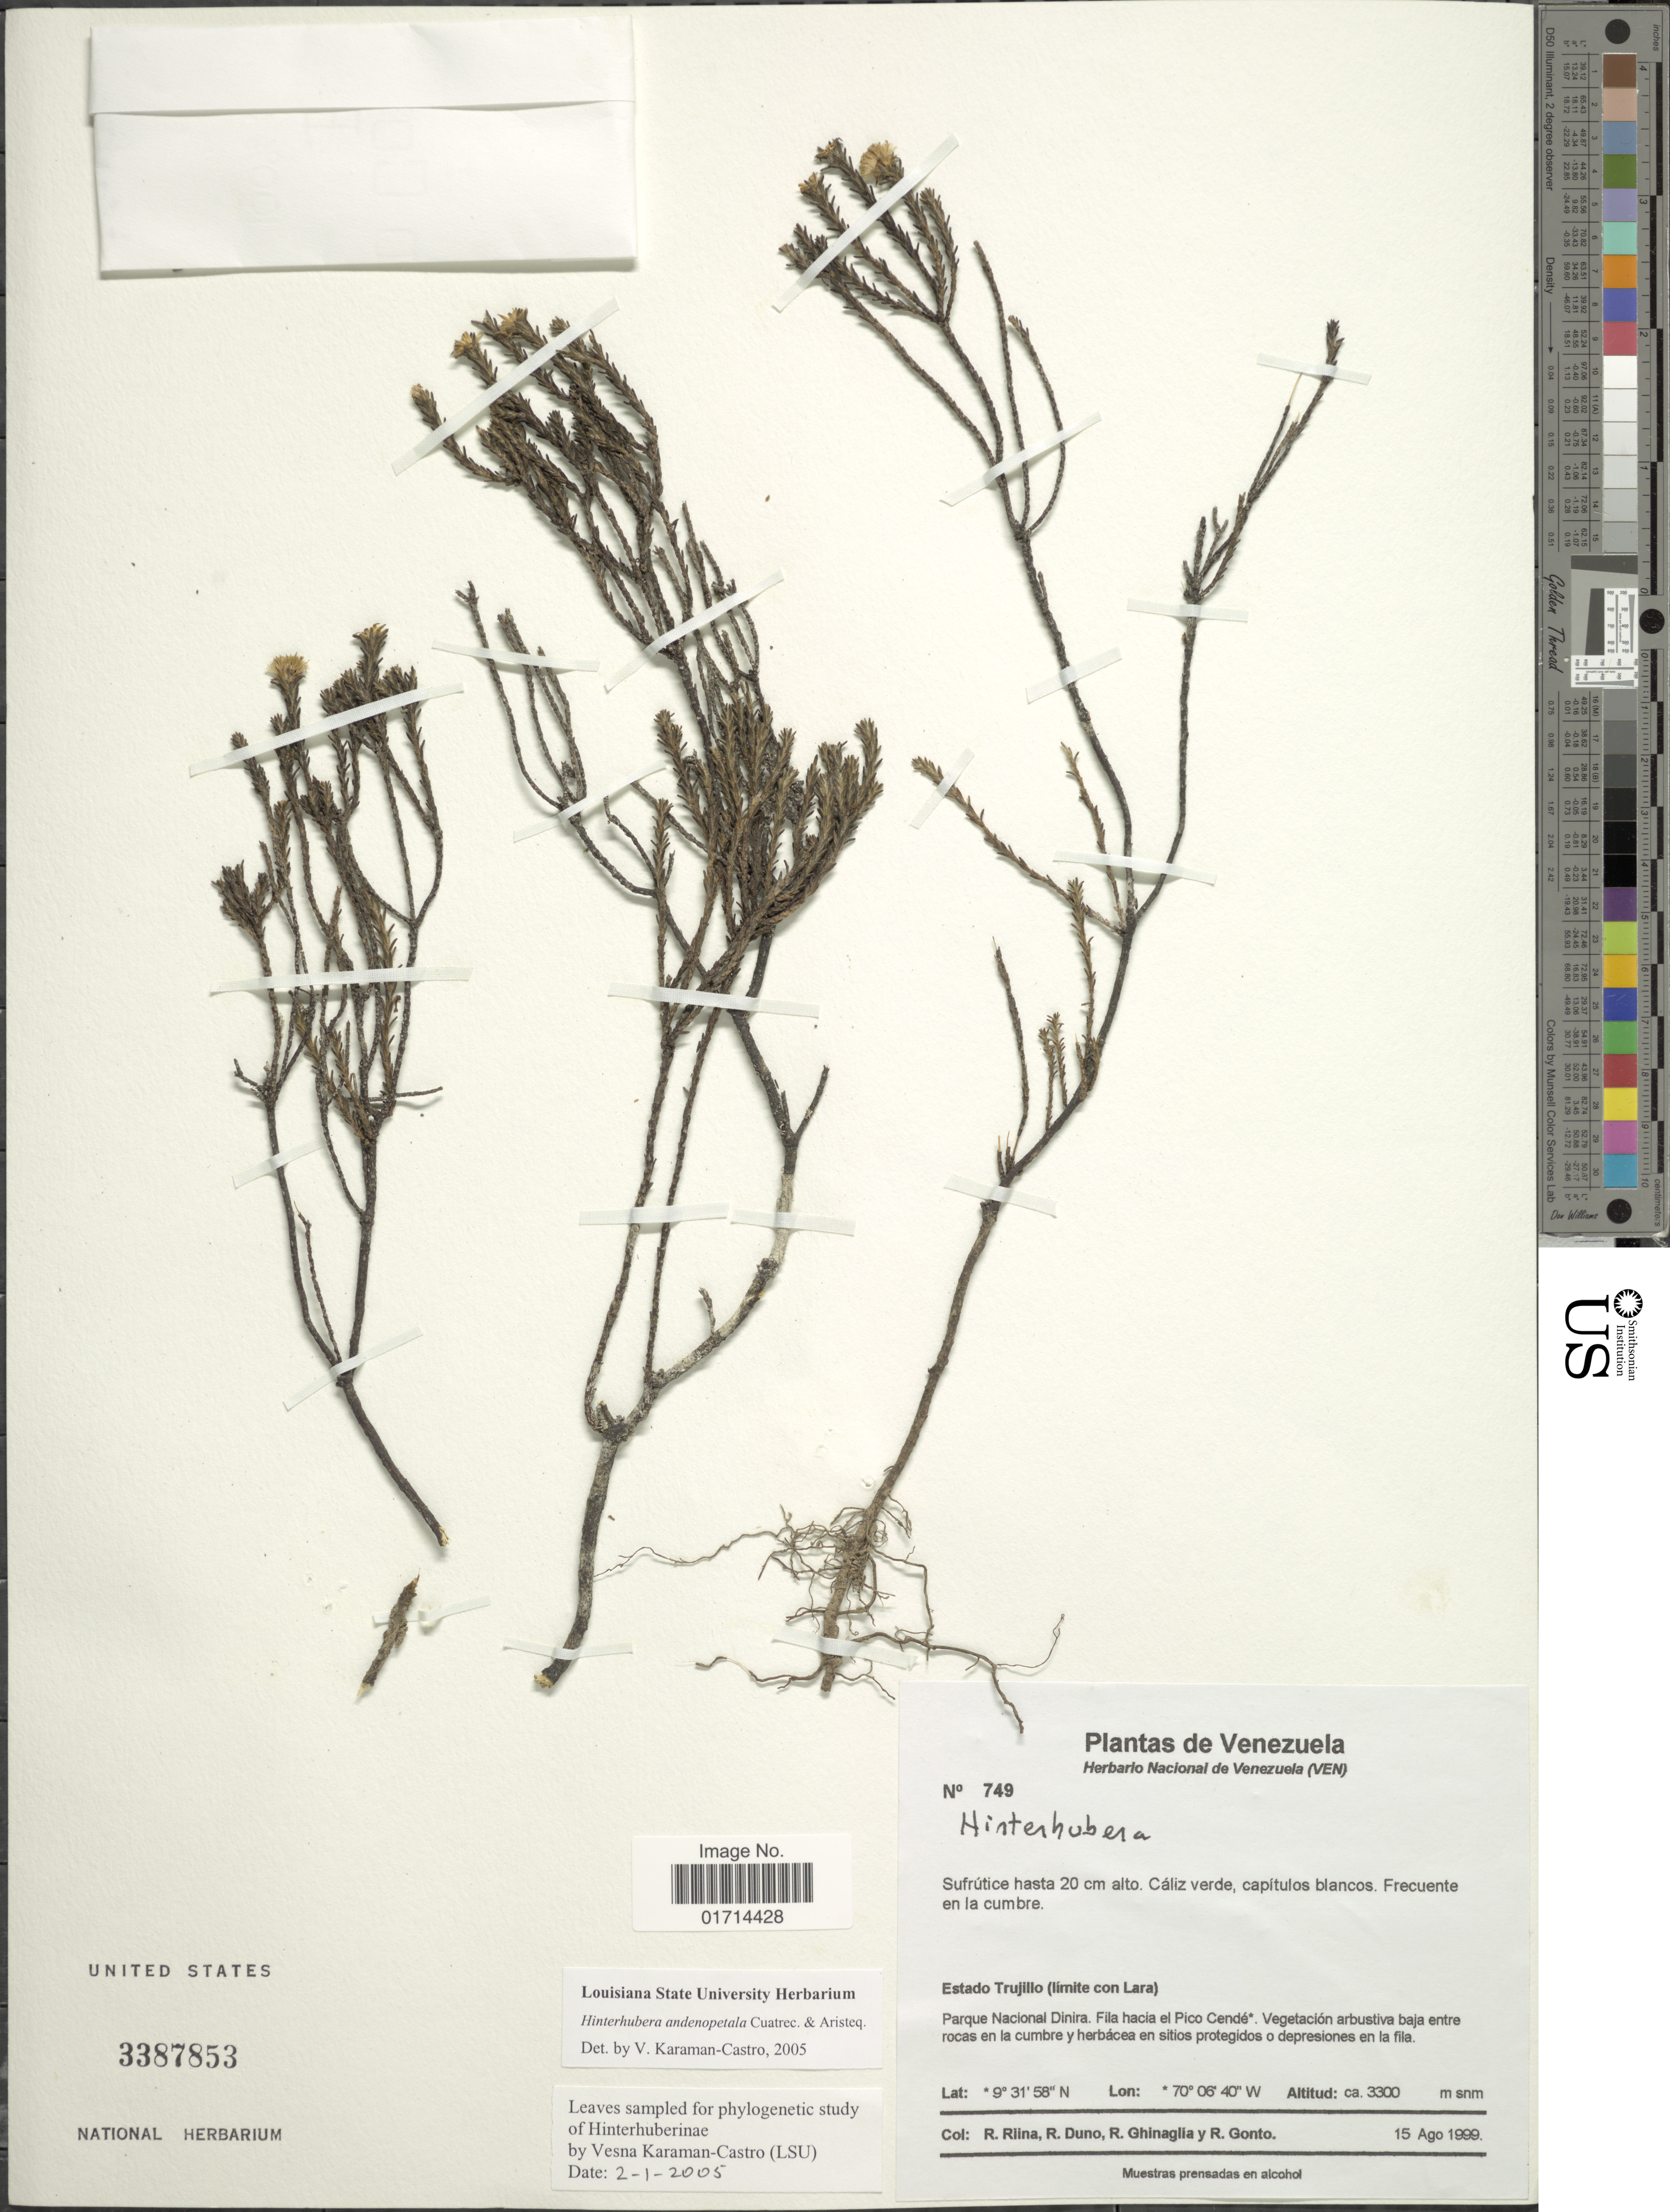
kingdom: Plantae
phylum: Tracheophyta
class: Magnoliopsida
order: Asterales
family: Asteraceae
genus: Hinterhubera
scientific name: Hinterhubera adenopetata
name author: Cuatrec. & Aristeg.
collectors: R. Riina, R. Duno de Stefano, R. Ghinaglia & R. Gonto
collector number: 749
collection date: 1999-08-15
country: Venezuela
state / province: Trujillo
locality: Parque Nacional Dinira, Fila hacia el Pico Cende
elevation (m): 3300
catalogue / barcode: US 3387853